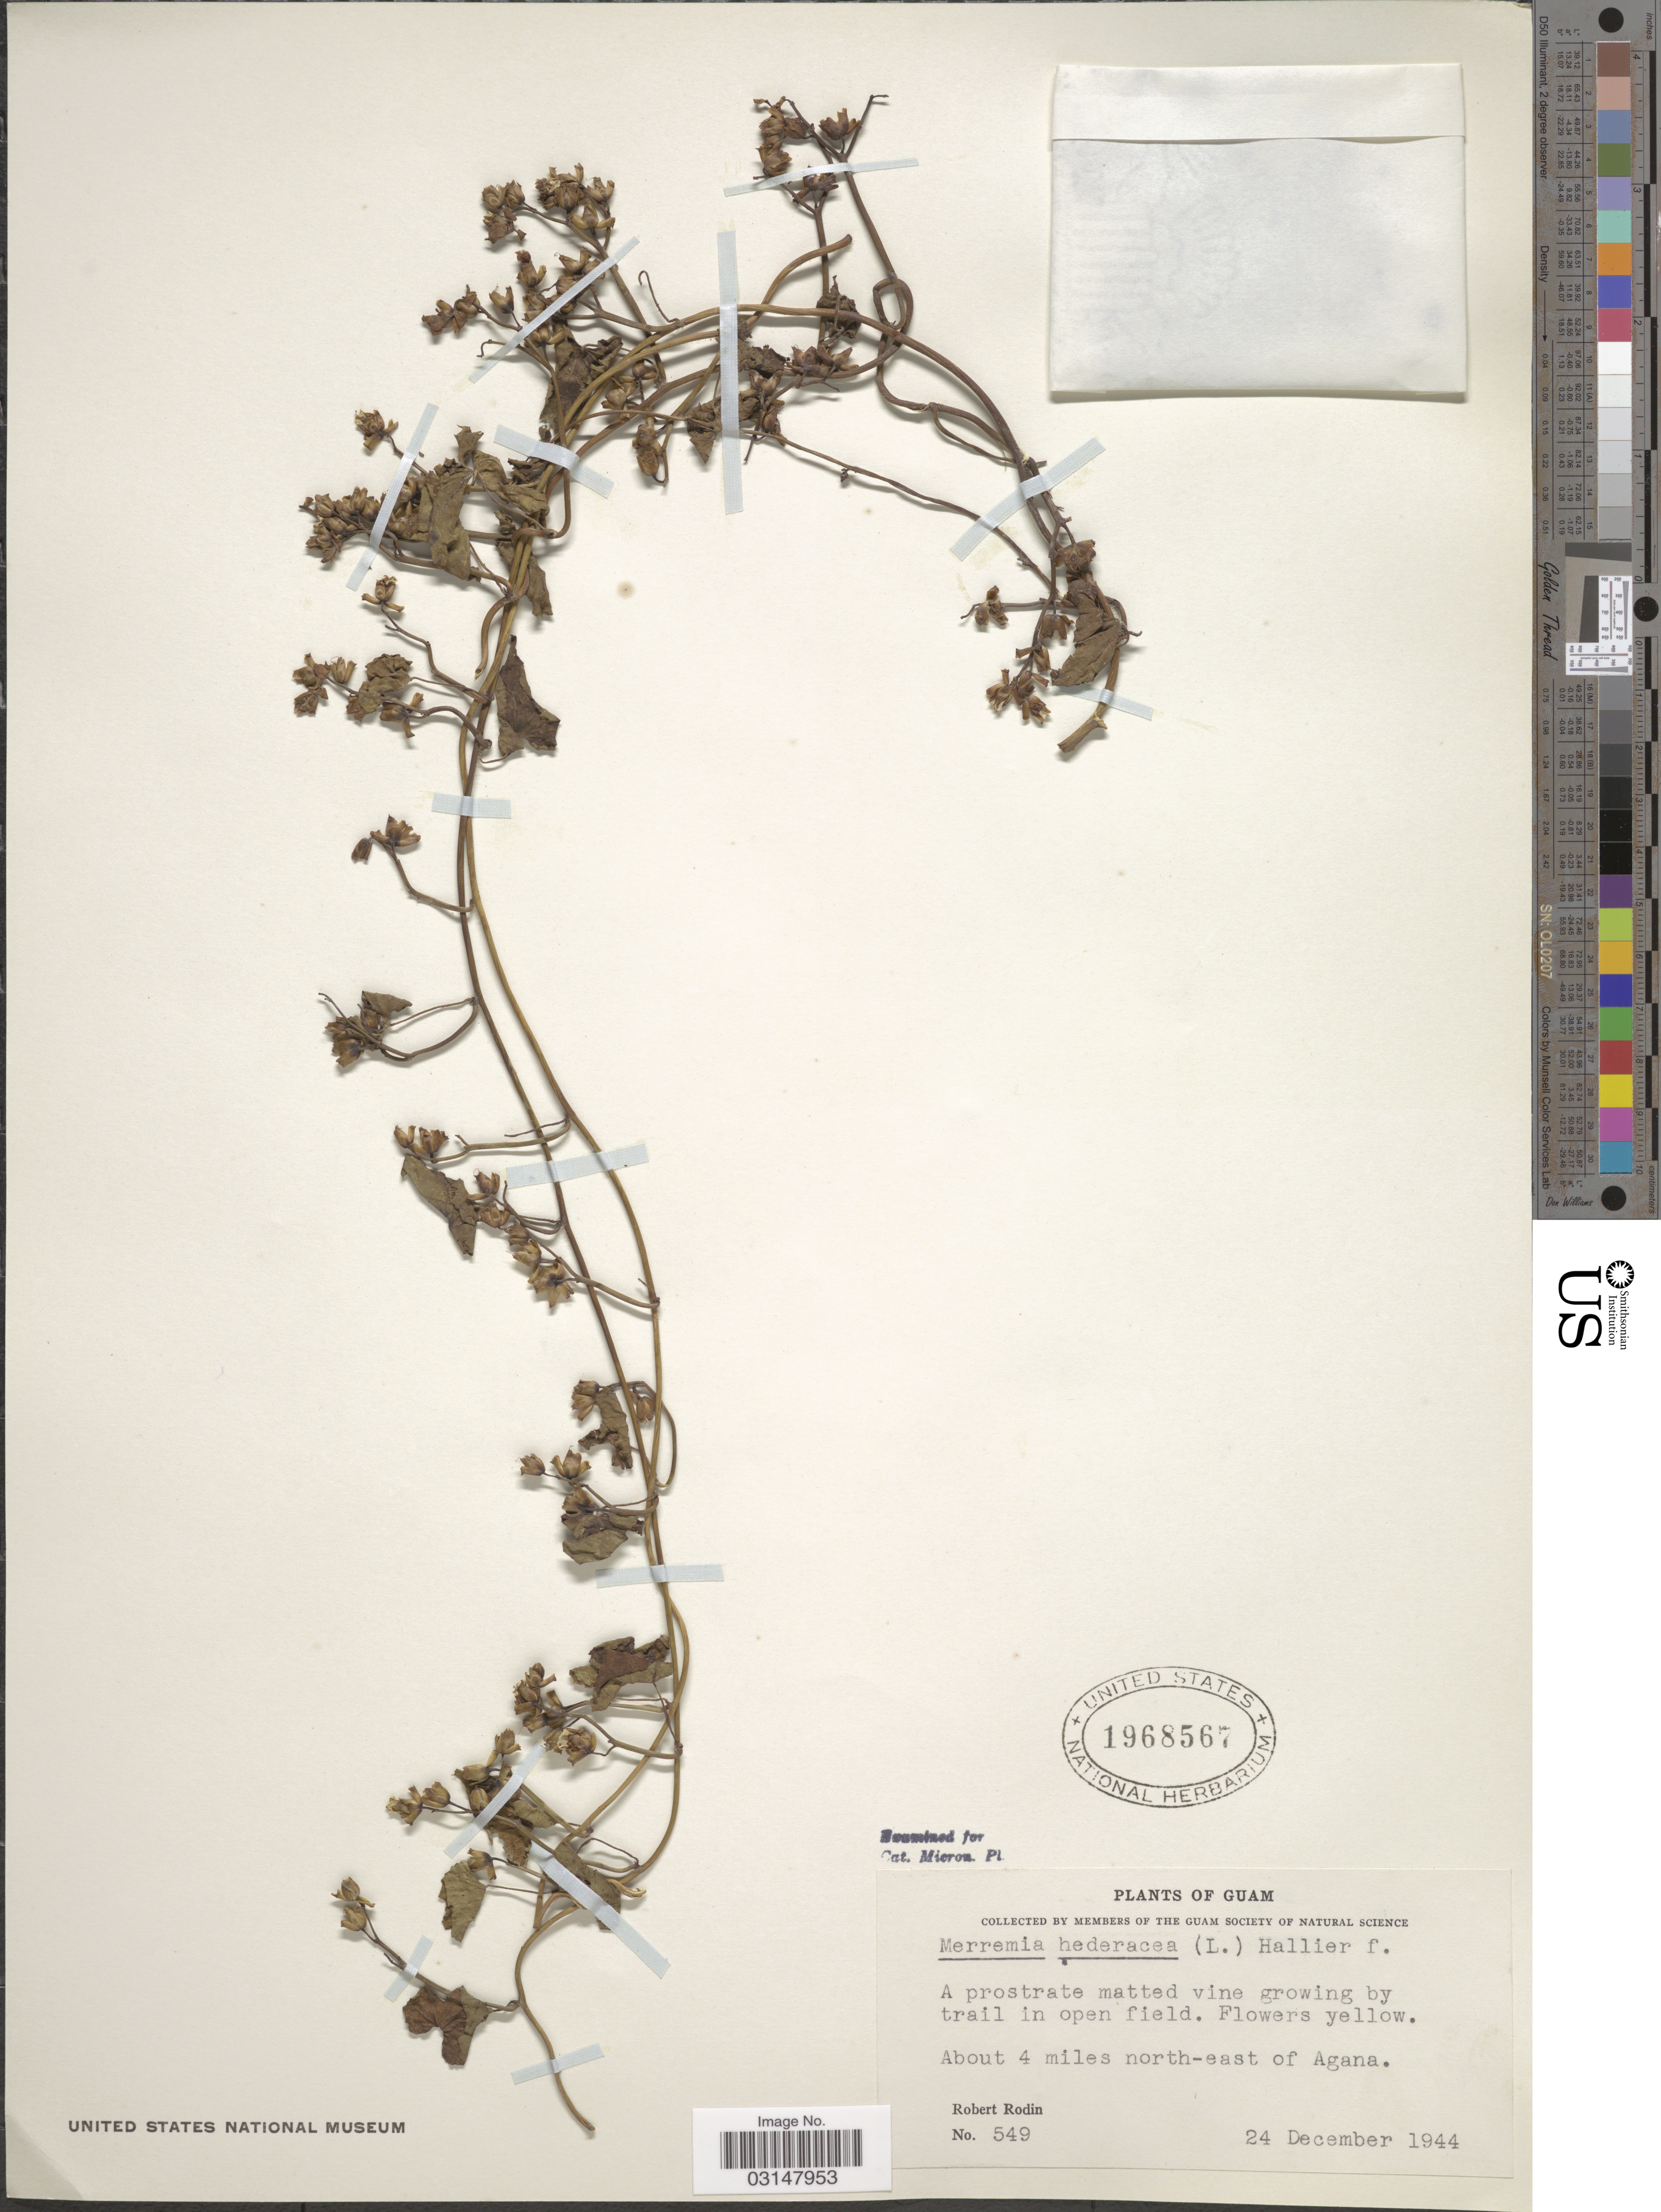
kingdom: Plantae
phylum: Tracheophyta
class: Magnoliopsida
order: Solanales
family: Convolvulaceae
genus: Merremia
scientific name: Merremia hederacea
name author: (Burm. f.) Hallier f.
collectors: R. Rodin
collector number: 549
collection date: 1944-12-24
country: Guam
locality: About 4 miles north-east of Agana.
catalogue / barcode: US 1968567